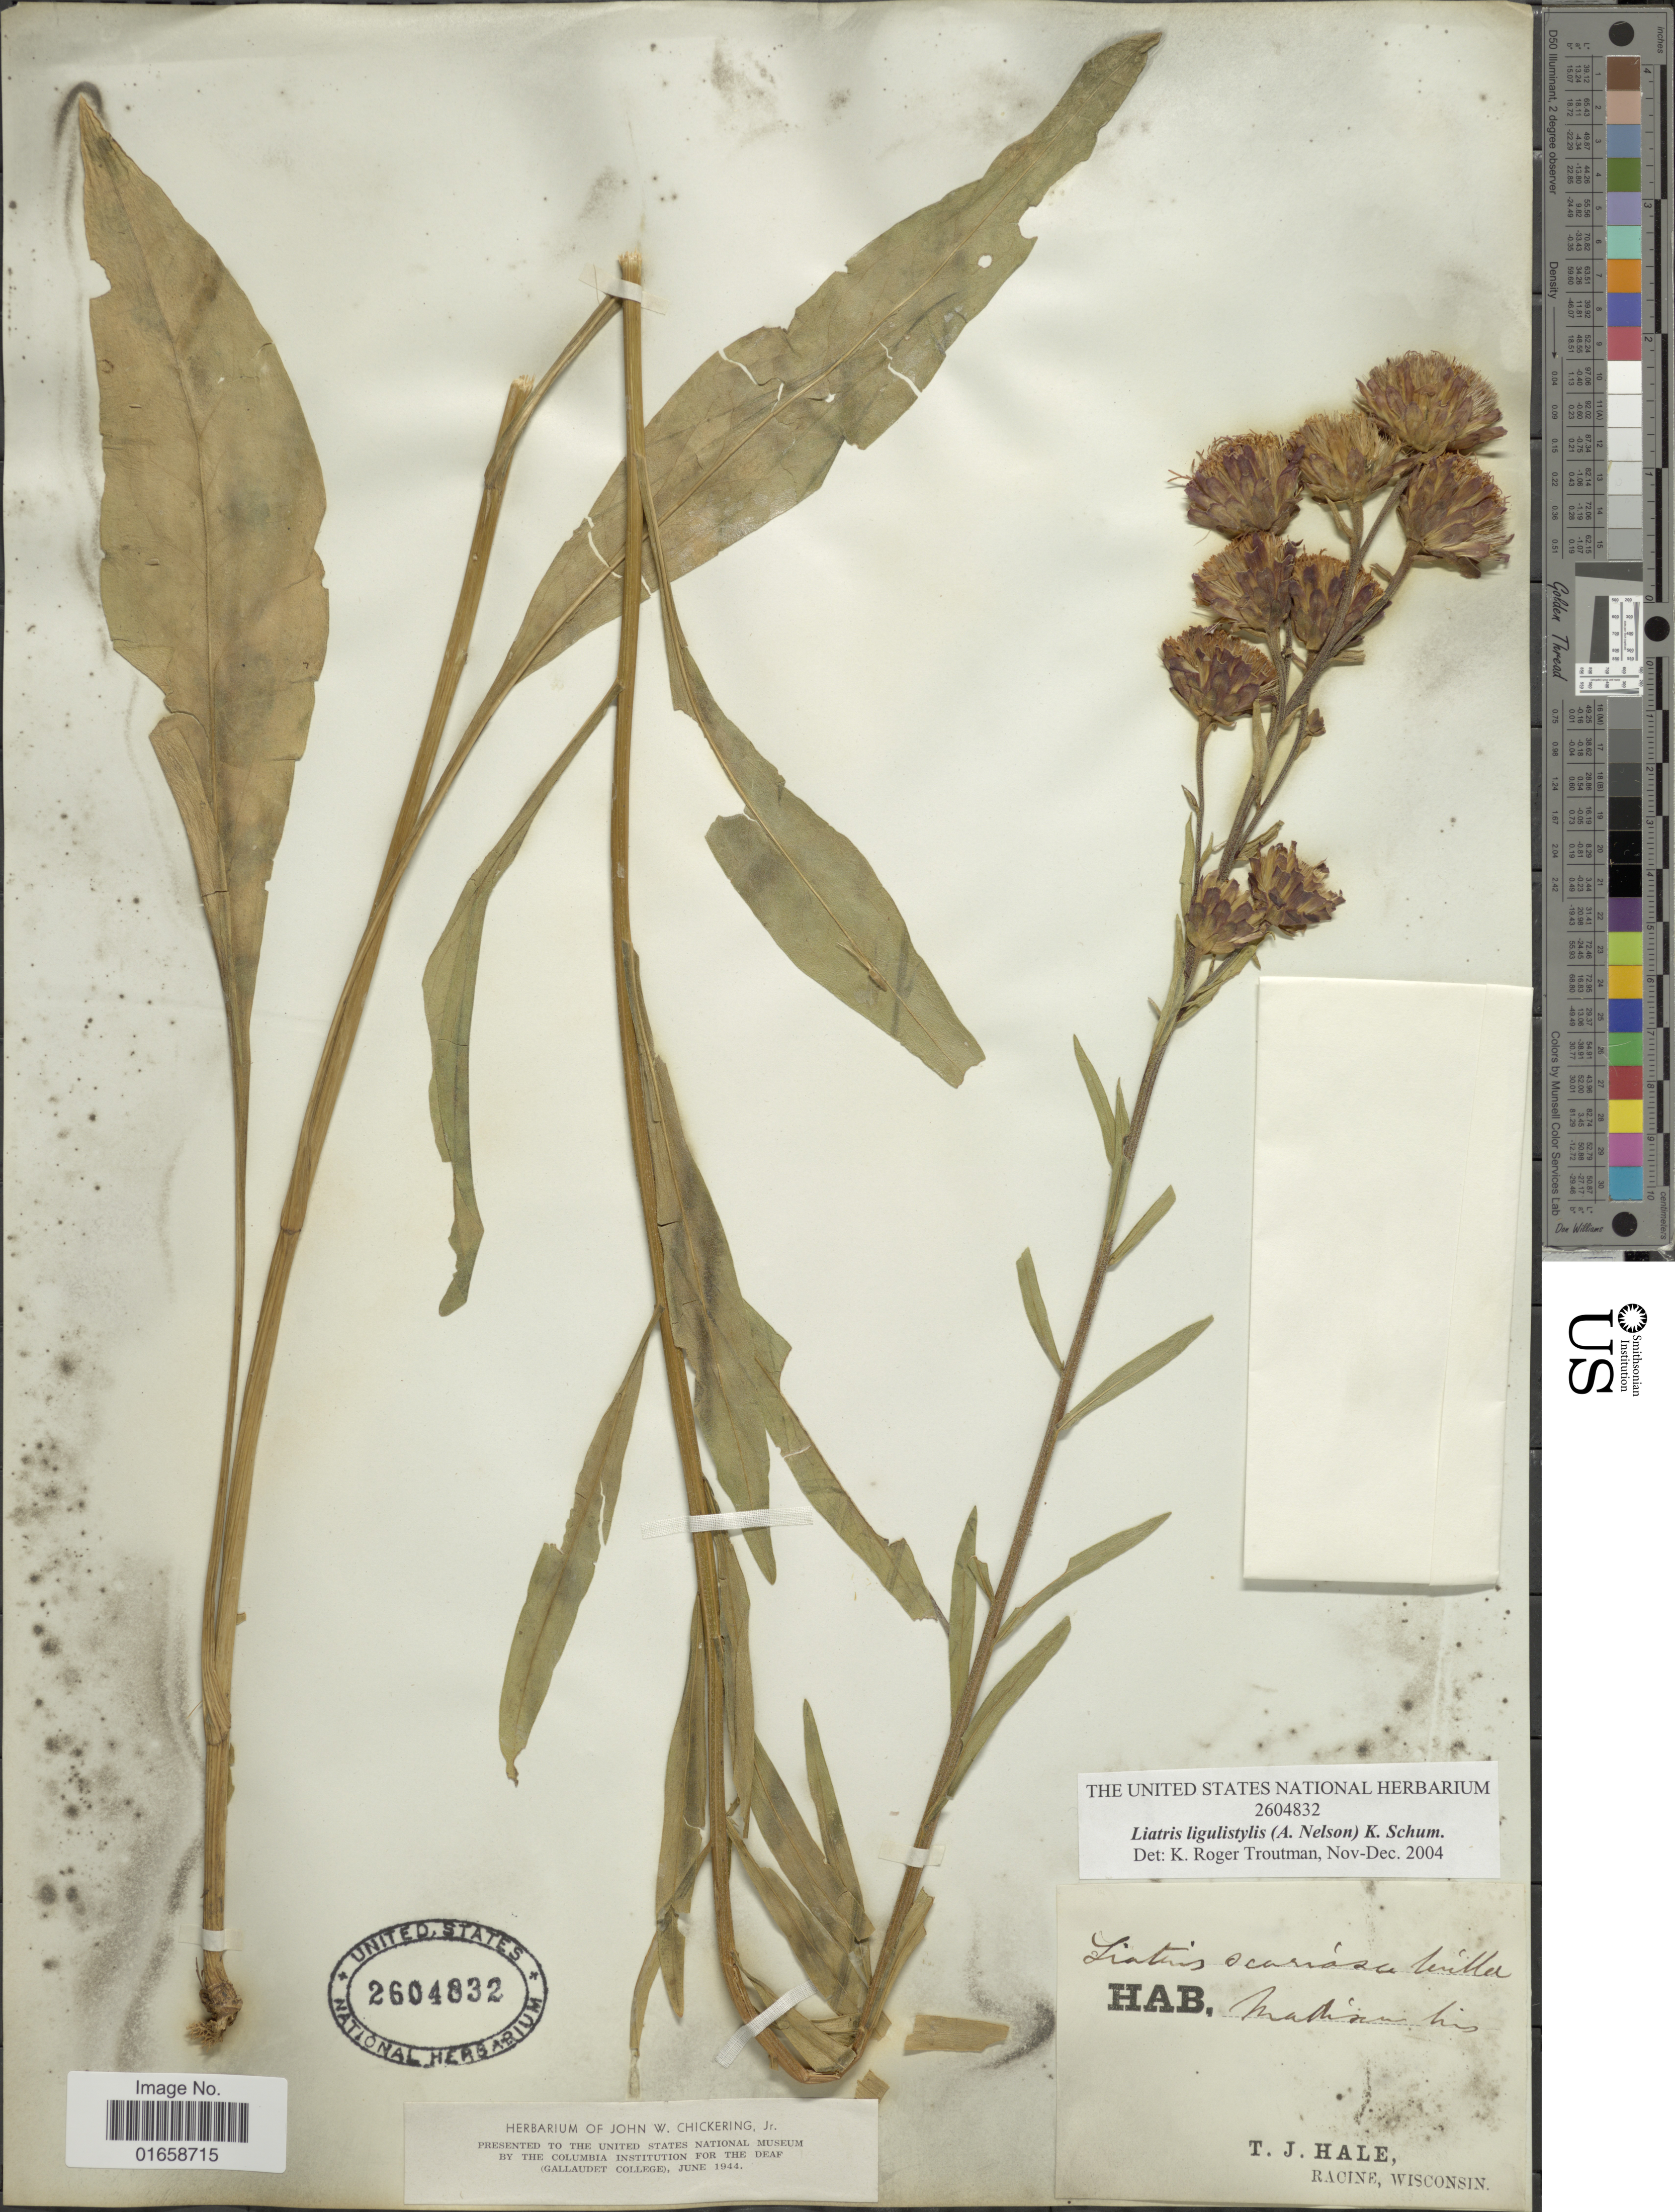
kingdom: Plantae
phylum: Tracheophyta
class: Magnoliopsida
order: Asterales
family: Asteraceae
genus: Liatris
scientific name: Liatris ligulistylis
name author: (A. Nelson) K. Schum.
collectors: T. Hale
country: United States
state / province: Wisconsin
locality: Madison.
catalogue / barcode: US 2604832